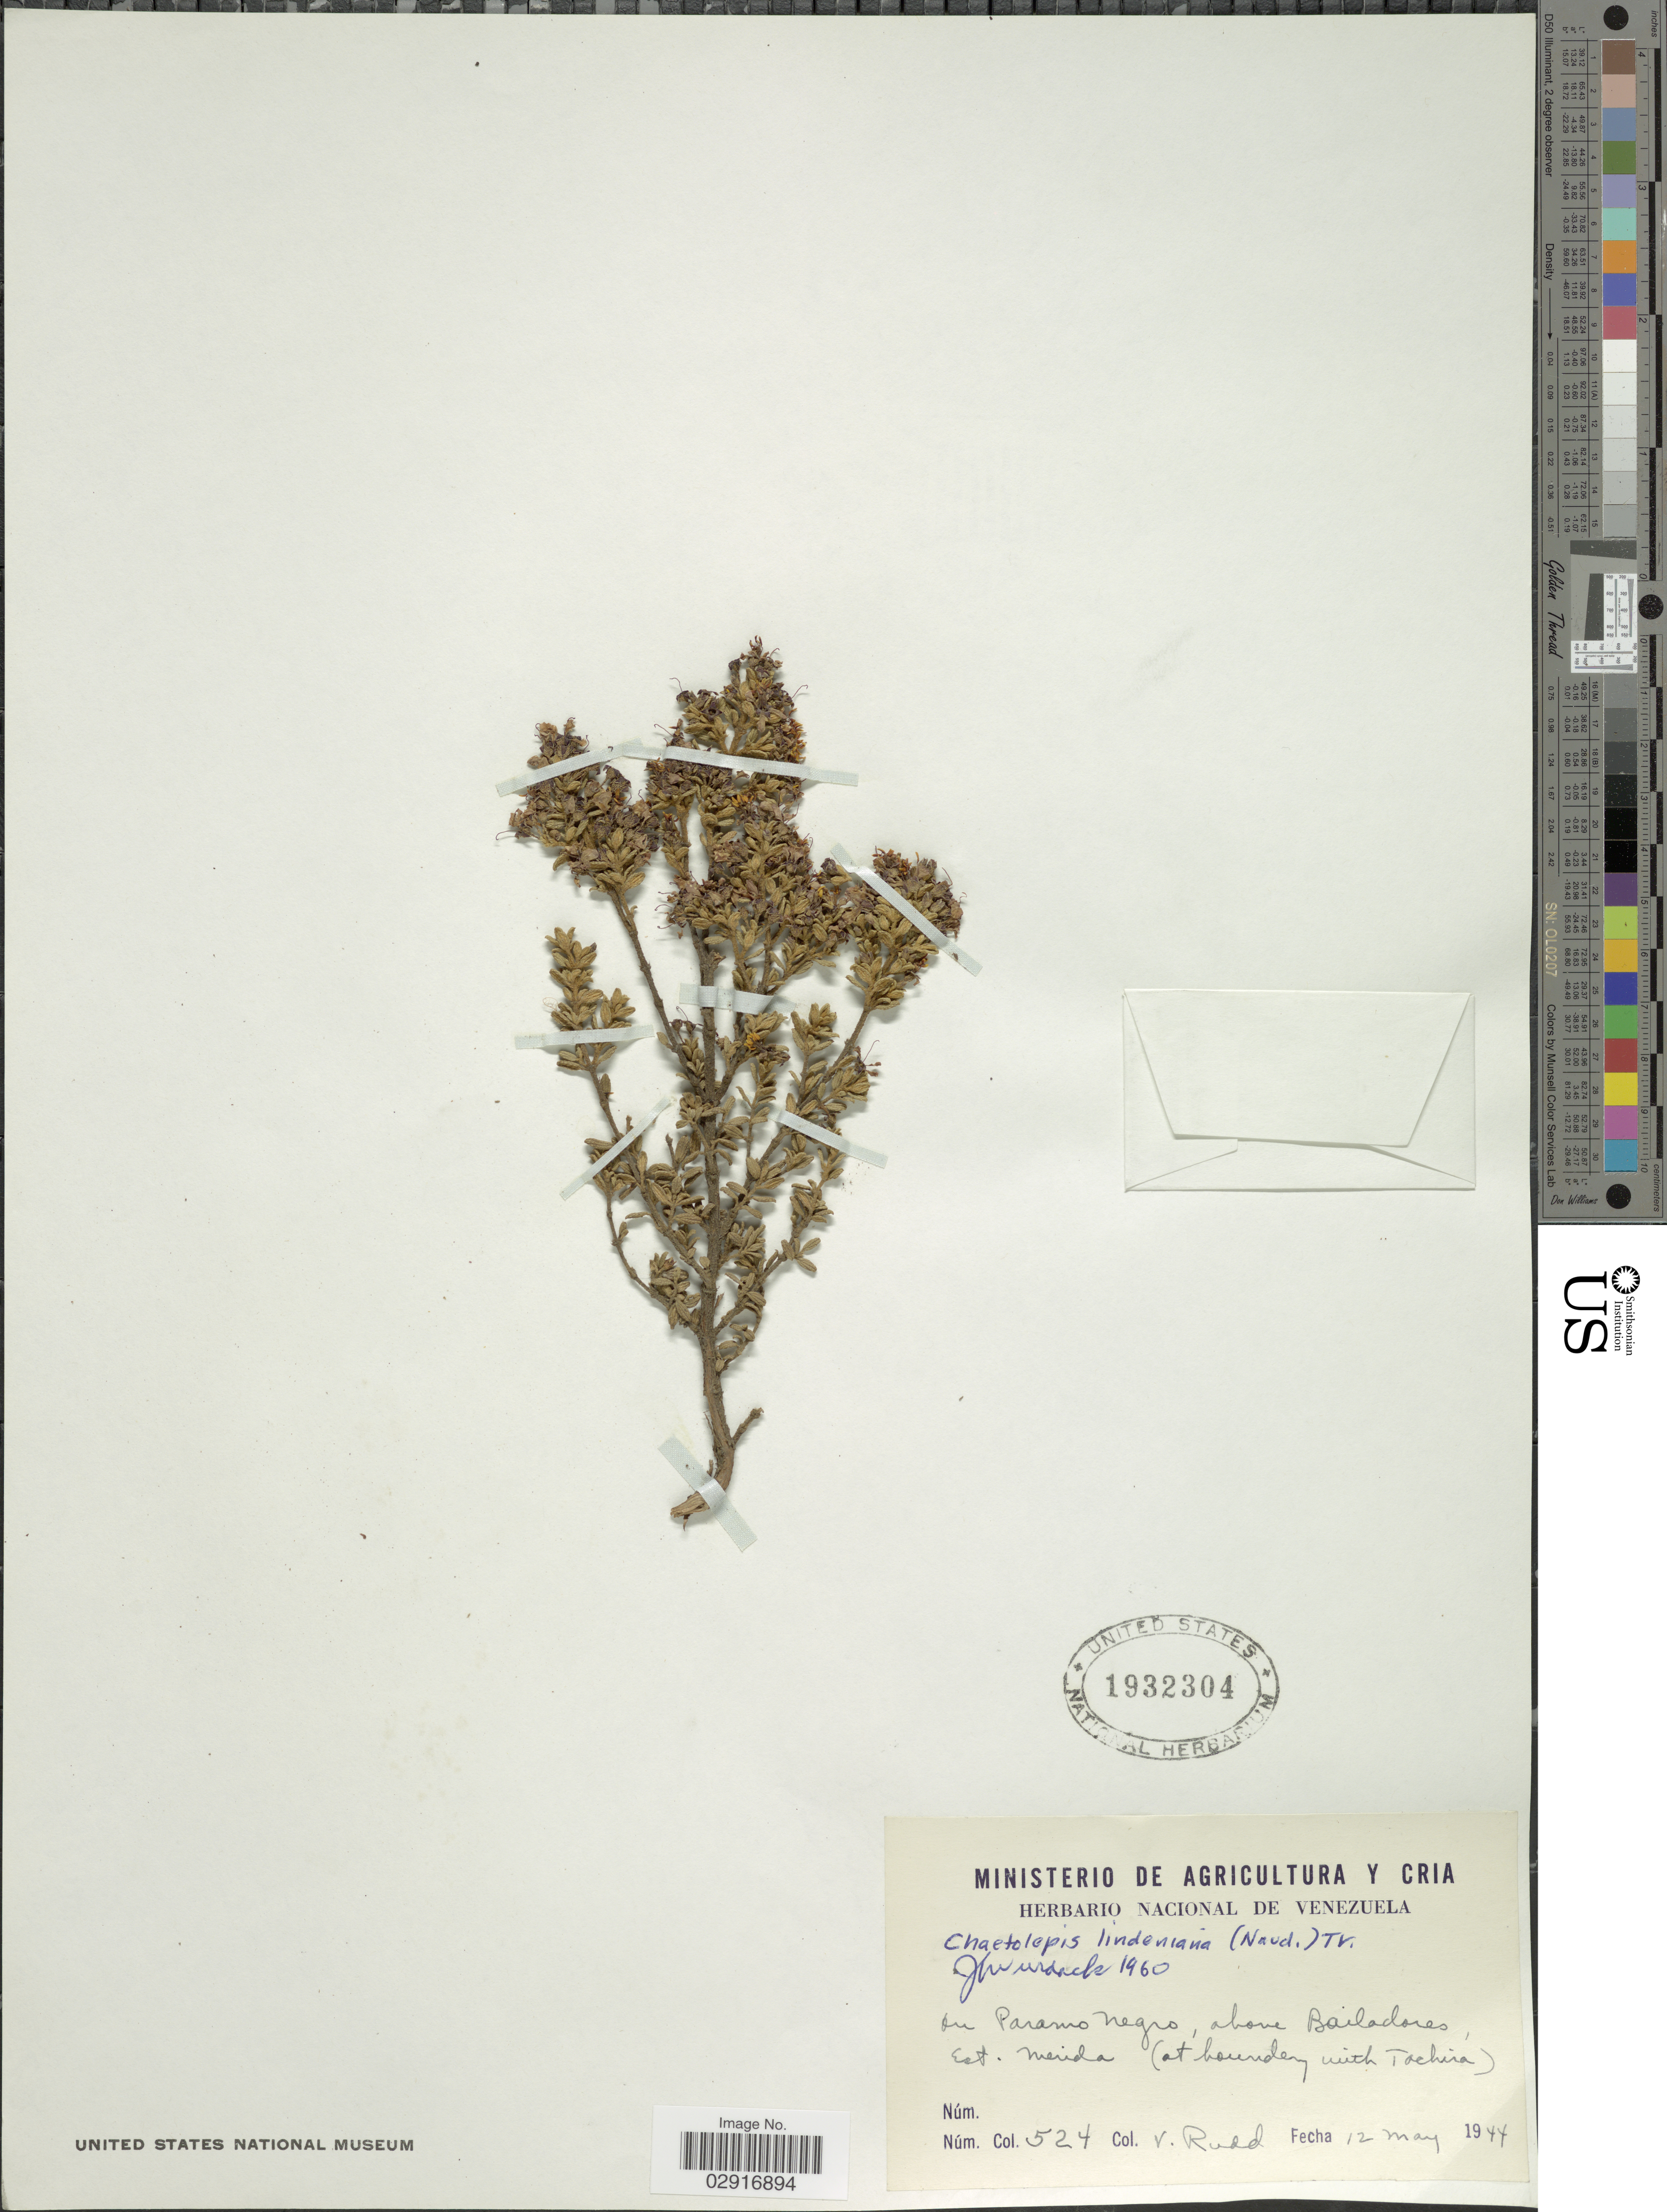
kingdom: Plantae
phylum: Tracheophyta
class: Magnoliopsida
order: Myrtales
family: Melastomataceae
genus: Chaetolepis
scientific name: Chaetolepis lindeniana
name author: (Naudin) Triana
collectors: V. Rudd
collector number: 524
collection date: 1944-05-12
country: Venezuela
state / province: Mérida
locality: On Paramo Negro, above Bailadores (at boundary with Tachira).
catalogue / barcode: US 1932304